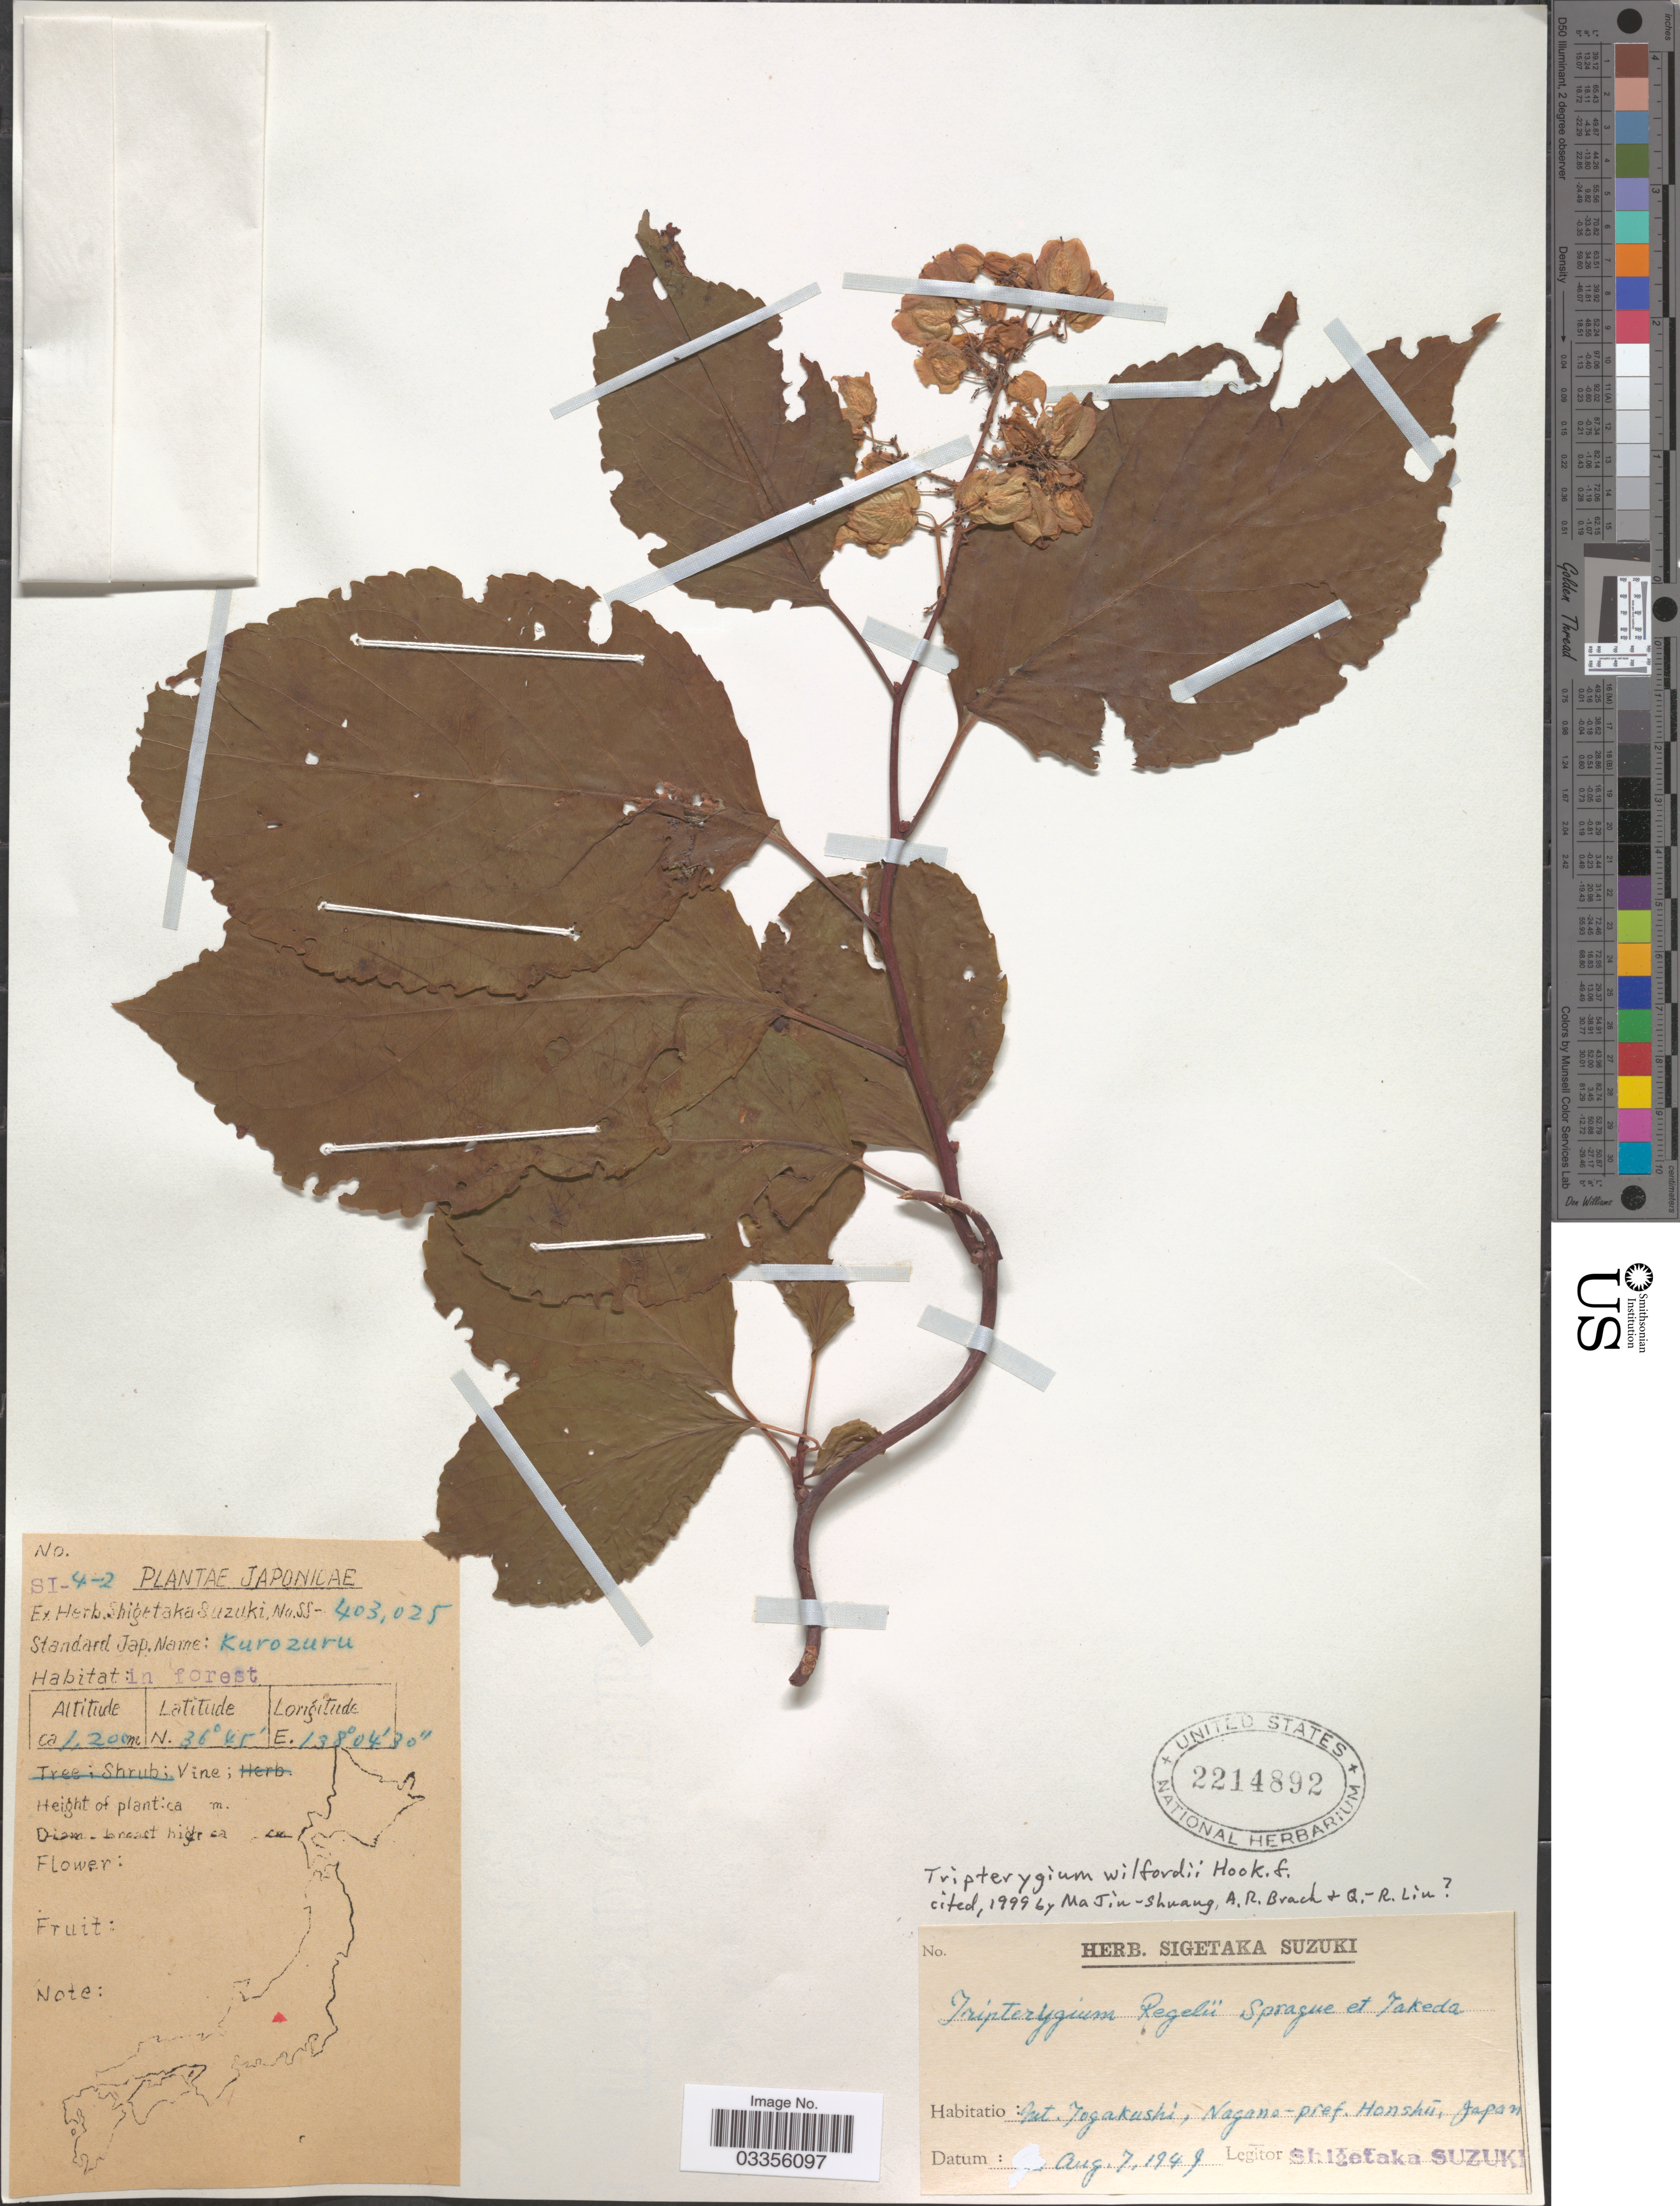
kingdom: Plantae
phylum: Tracheophyta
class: Magnoliopsida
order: Celastrales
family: Celastraceae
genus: Tripterygium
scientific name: Tripterygium wilfordii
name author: Hook. f.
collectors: S. Suzuki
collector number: SS-403025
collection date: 1949-08-07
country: Japan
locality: Mt. Togakushi, Nagane- pref. Honshú.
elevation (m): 1200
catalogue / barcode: US 2214892